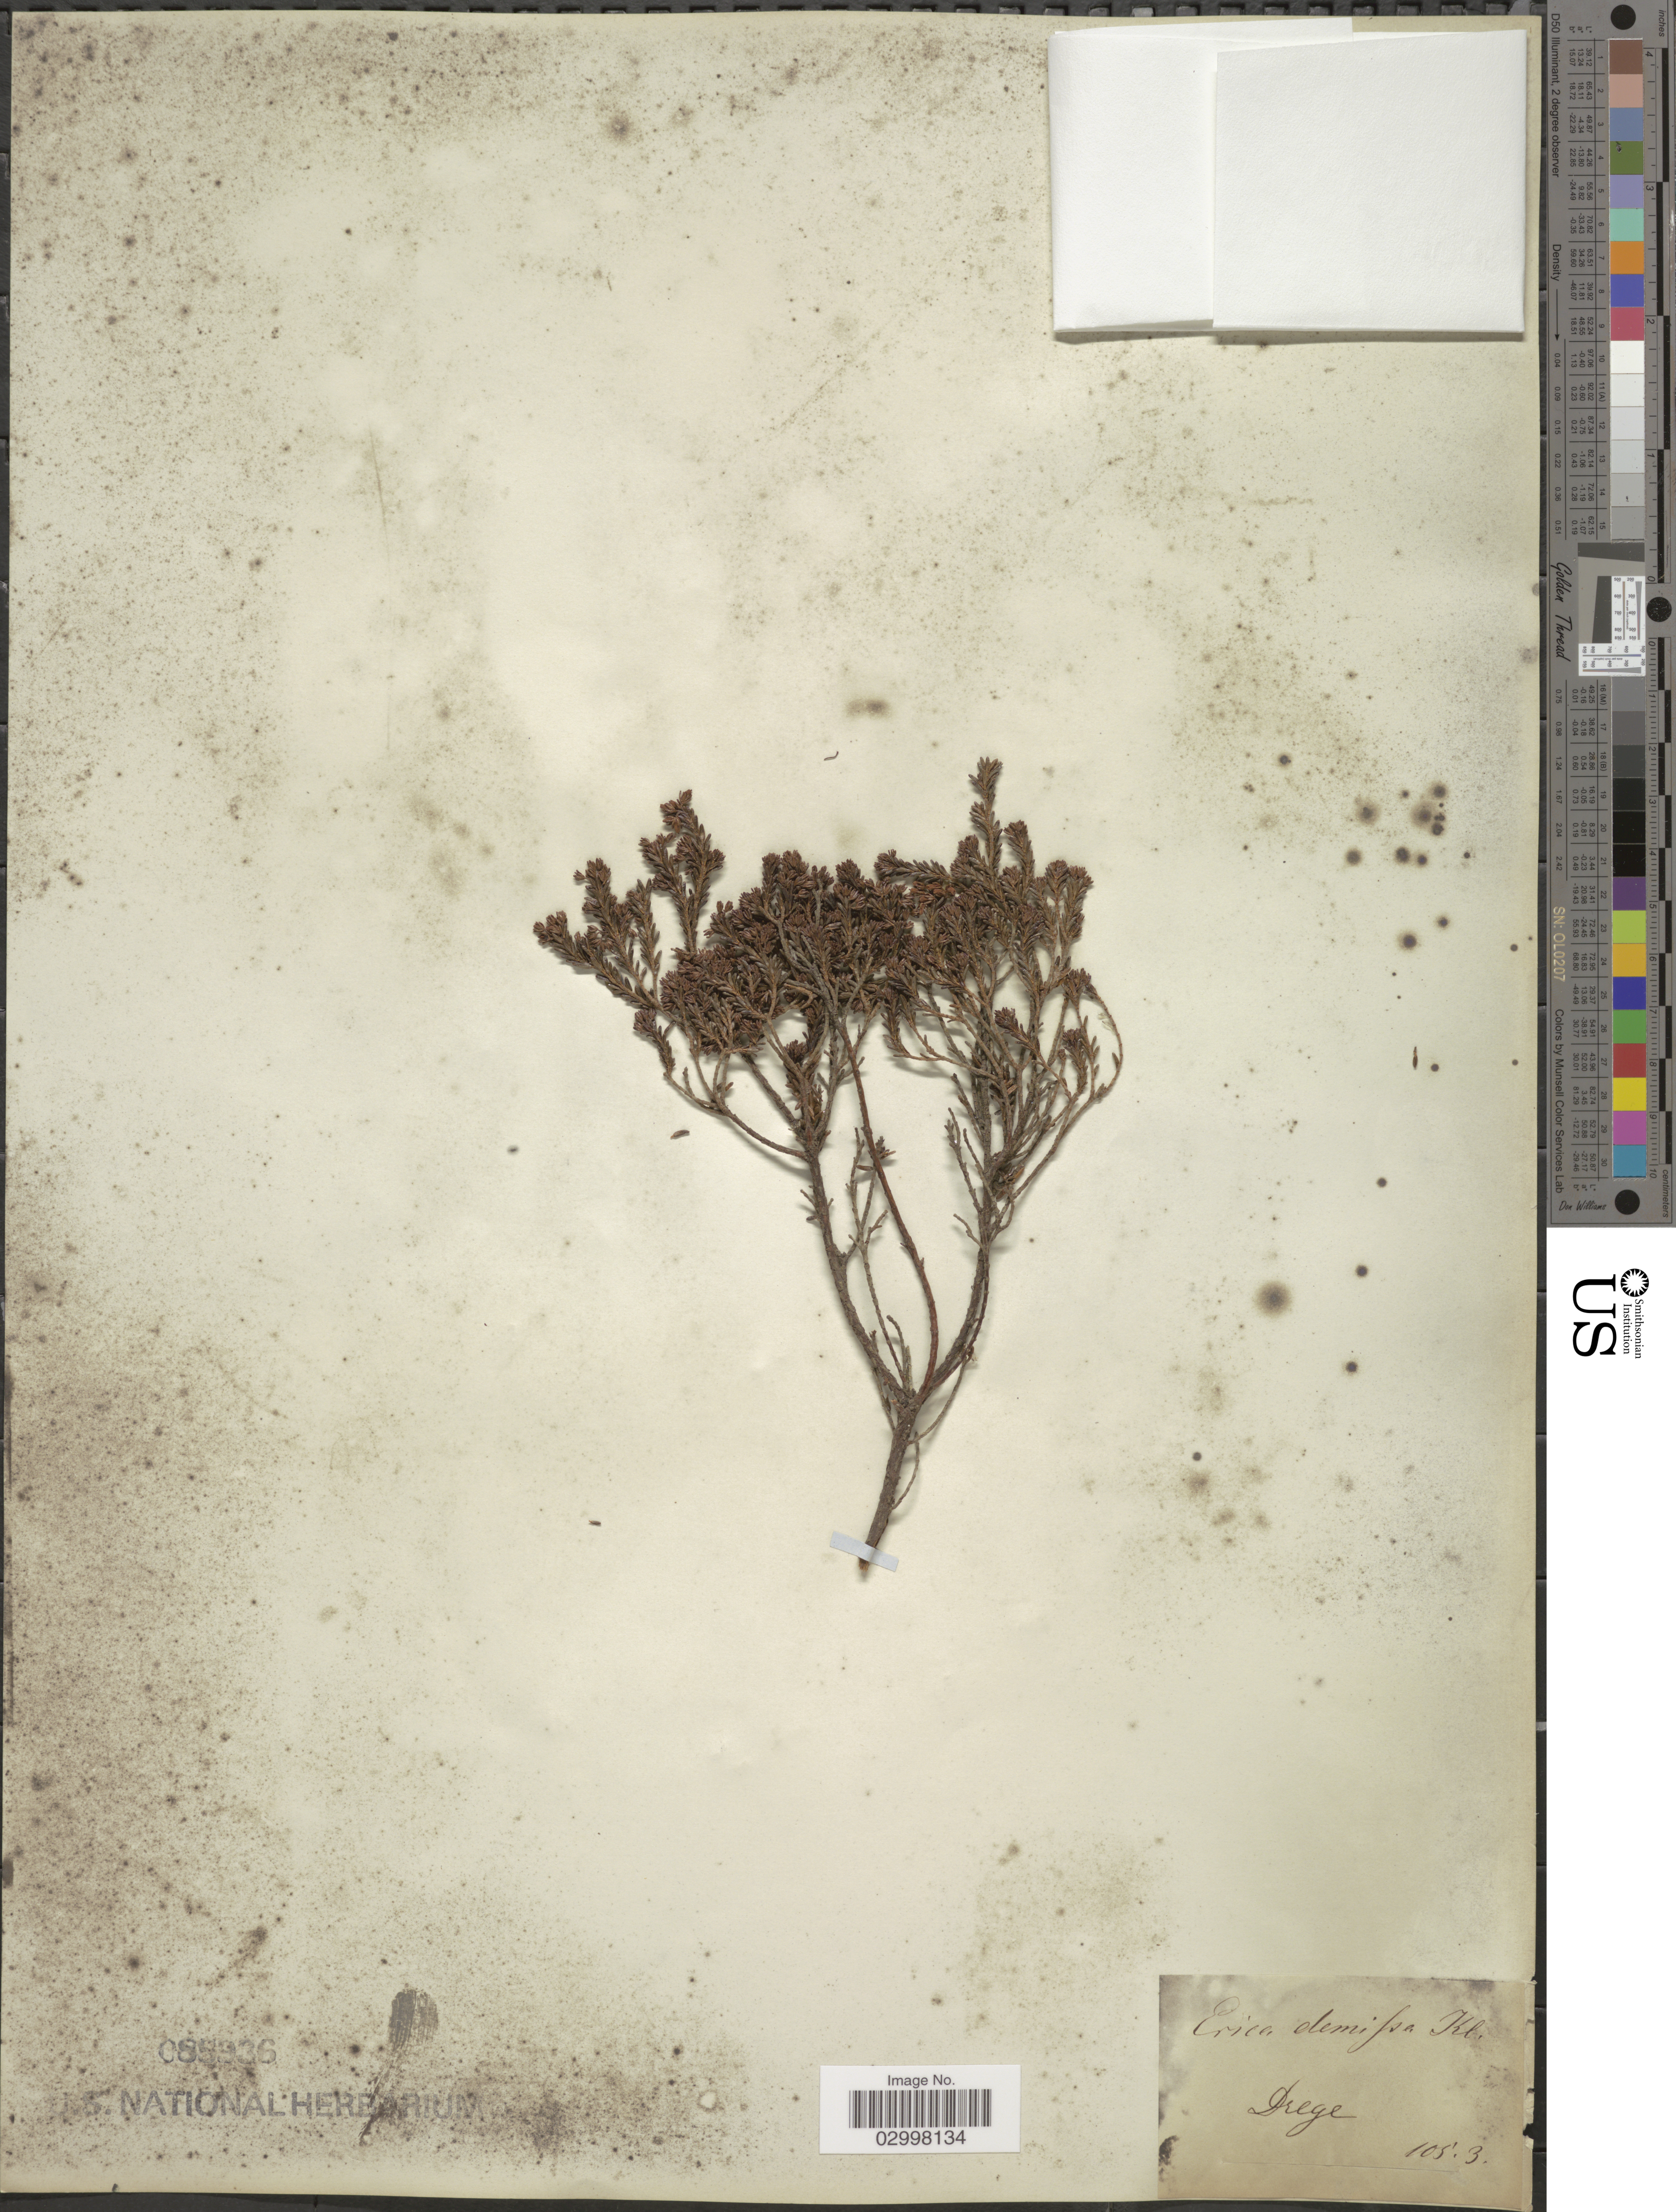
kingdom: Plantae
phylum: Tracheophyta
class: Magnoliopsida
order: Ericales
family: Ericaceae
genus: Erica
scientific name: Erica demissa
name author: Klotzsch ex Benth.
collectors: Drege